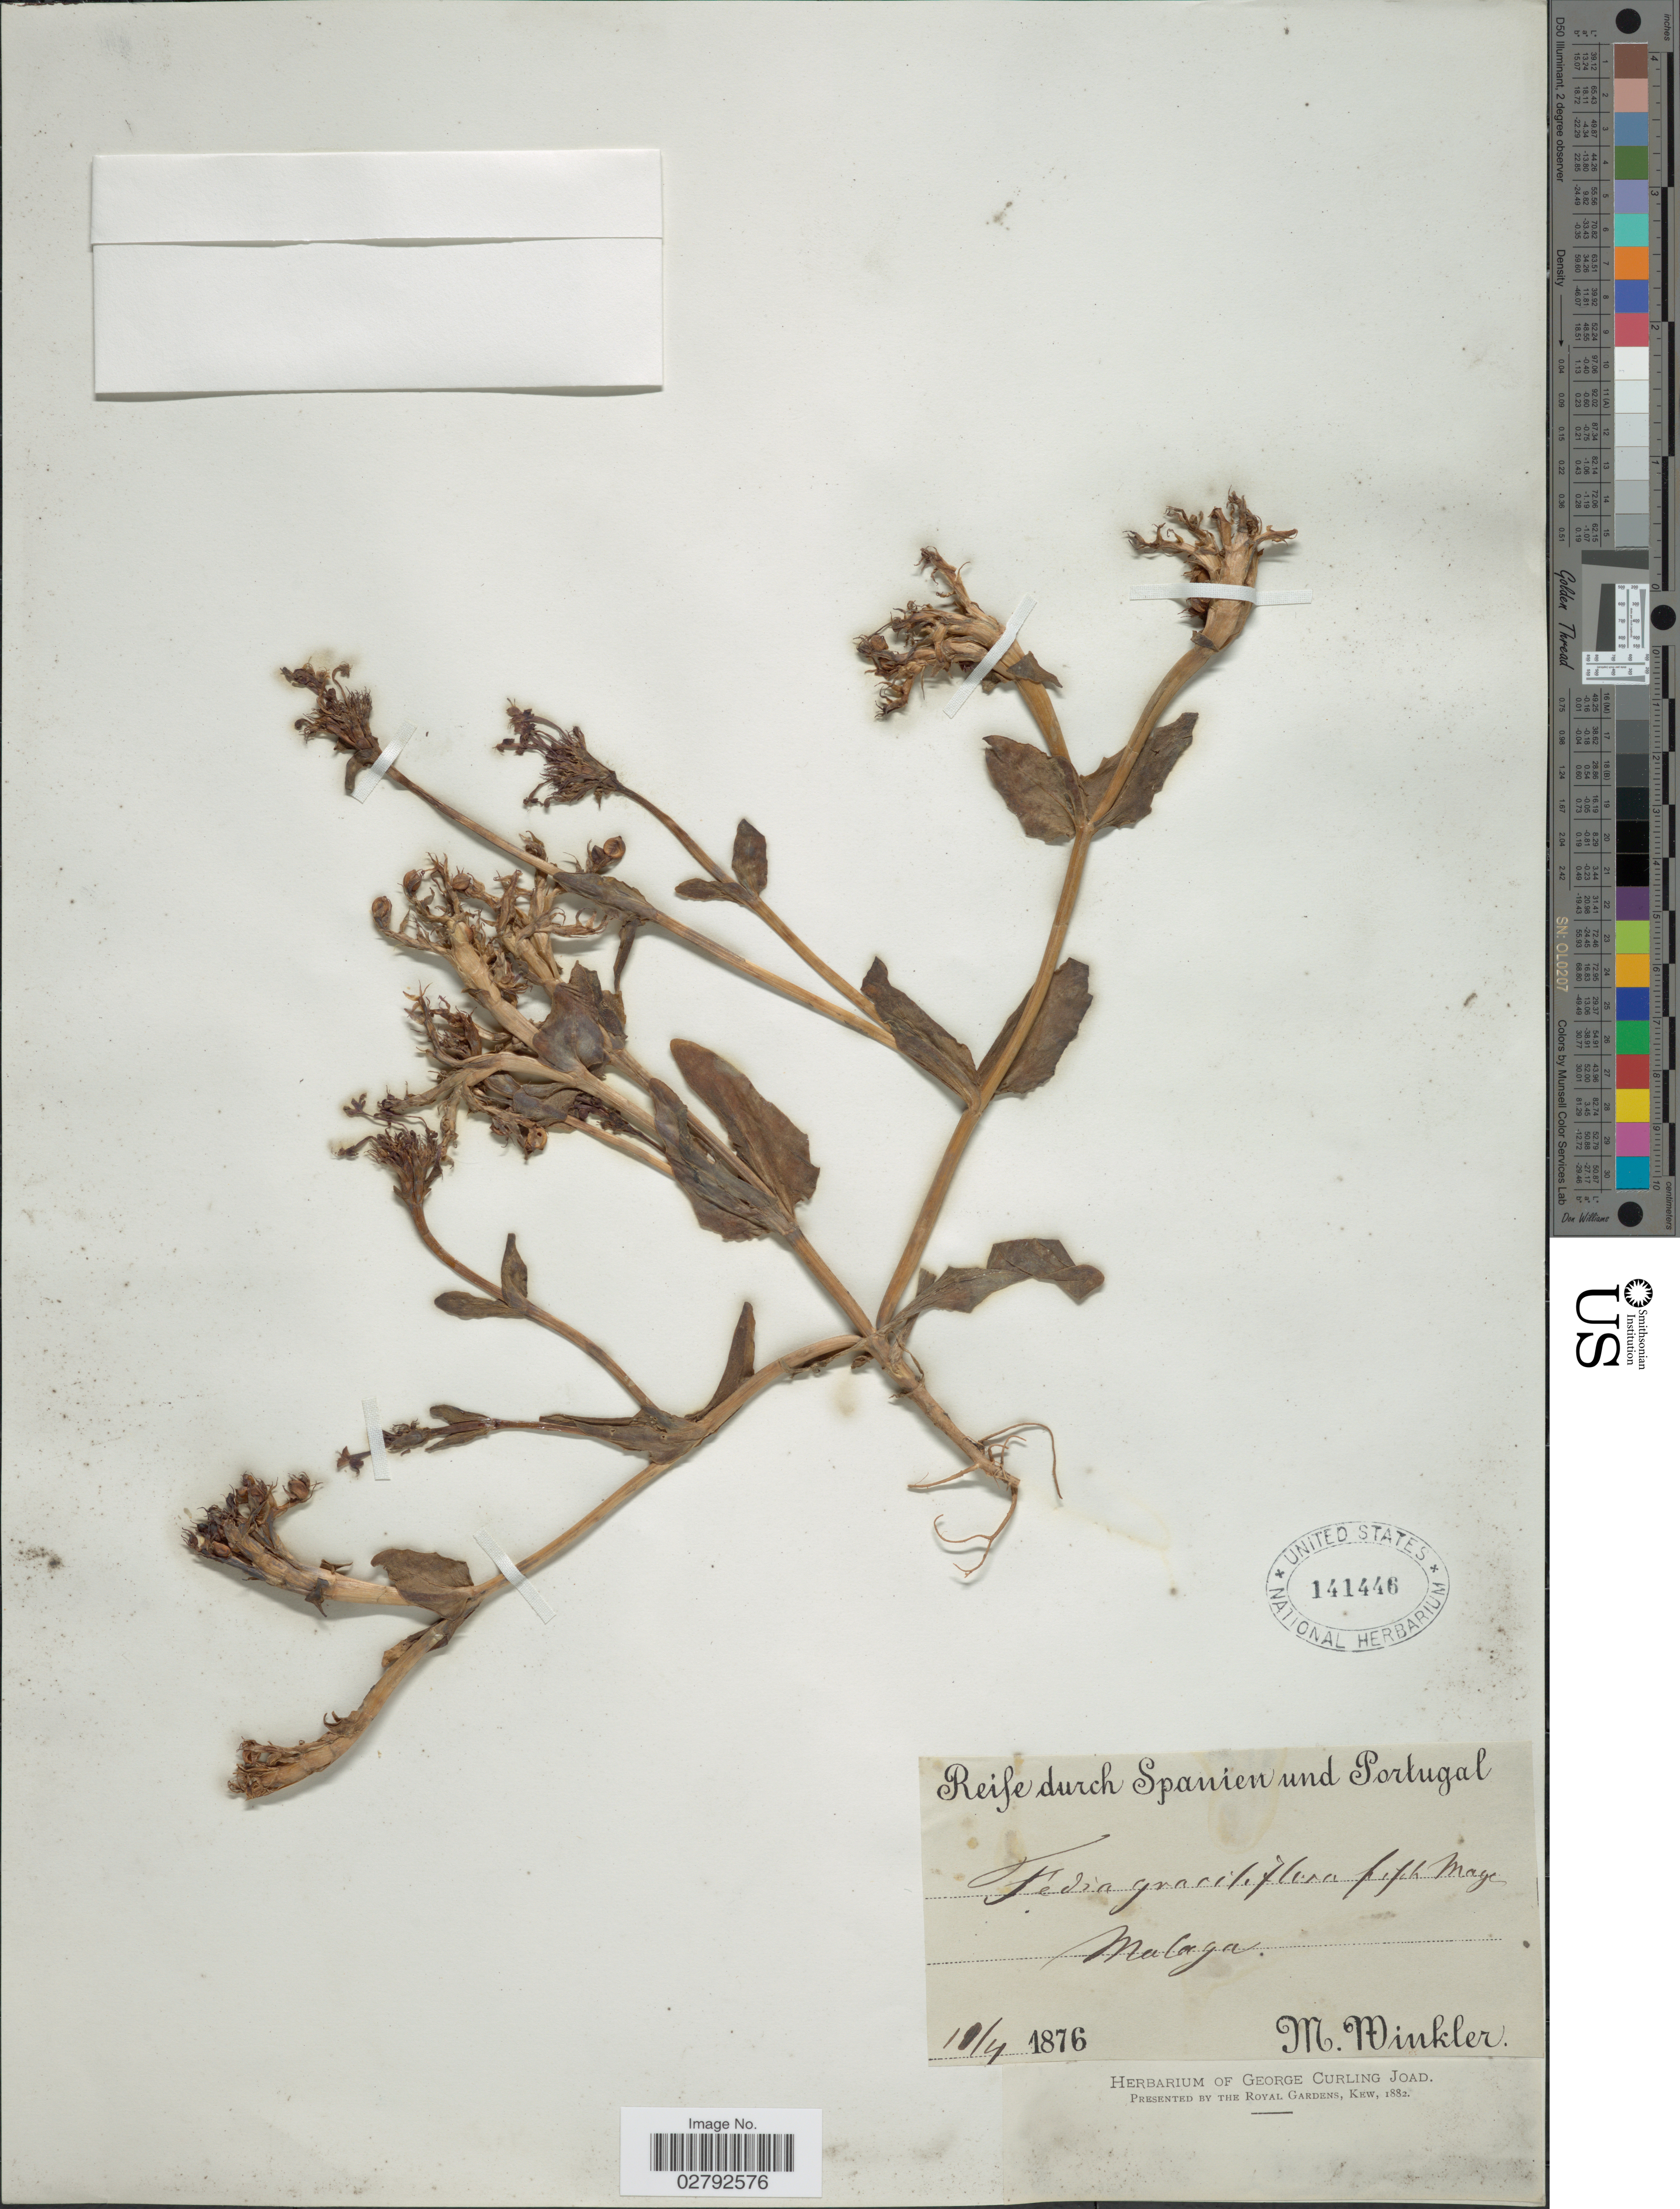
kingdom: Plantae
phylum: Tracheophyta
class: Magnoliopsida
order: Dipsacales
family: Caprifoliaceae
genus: Fedia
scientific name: Fedia cornucopiae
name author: Gaertn.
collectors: M. Winkler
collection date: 1876-04-10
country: Spain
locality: Malaga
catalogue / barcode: US 141446